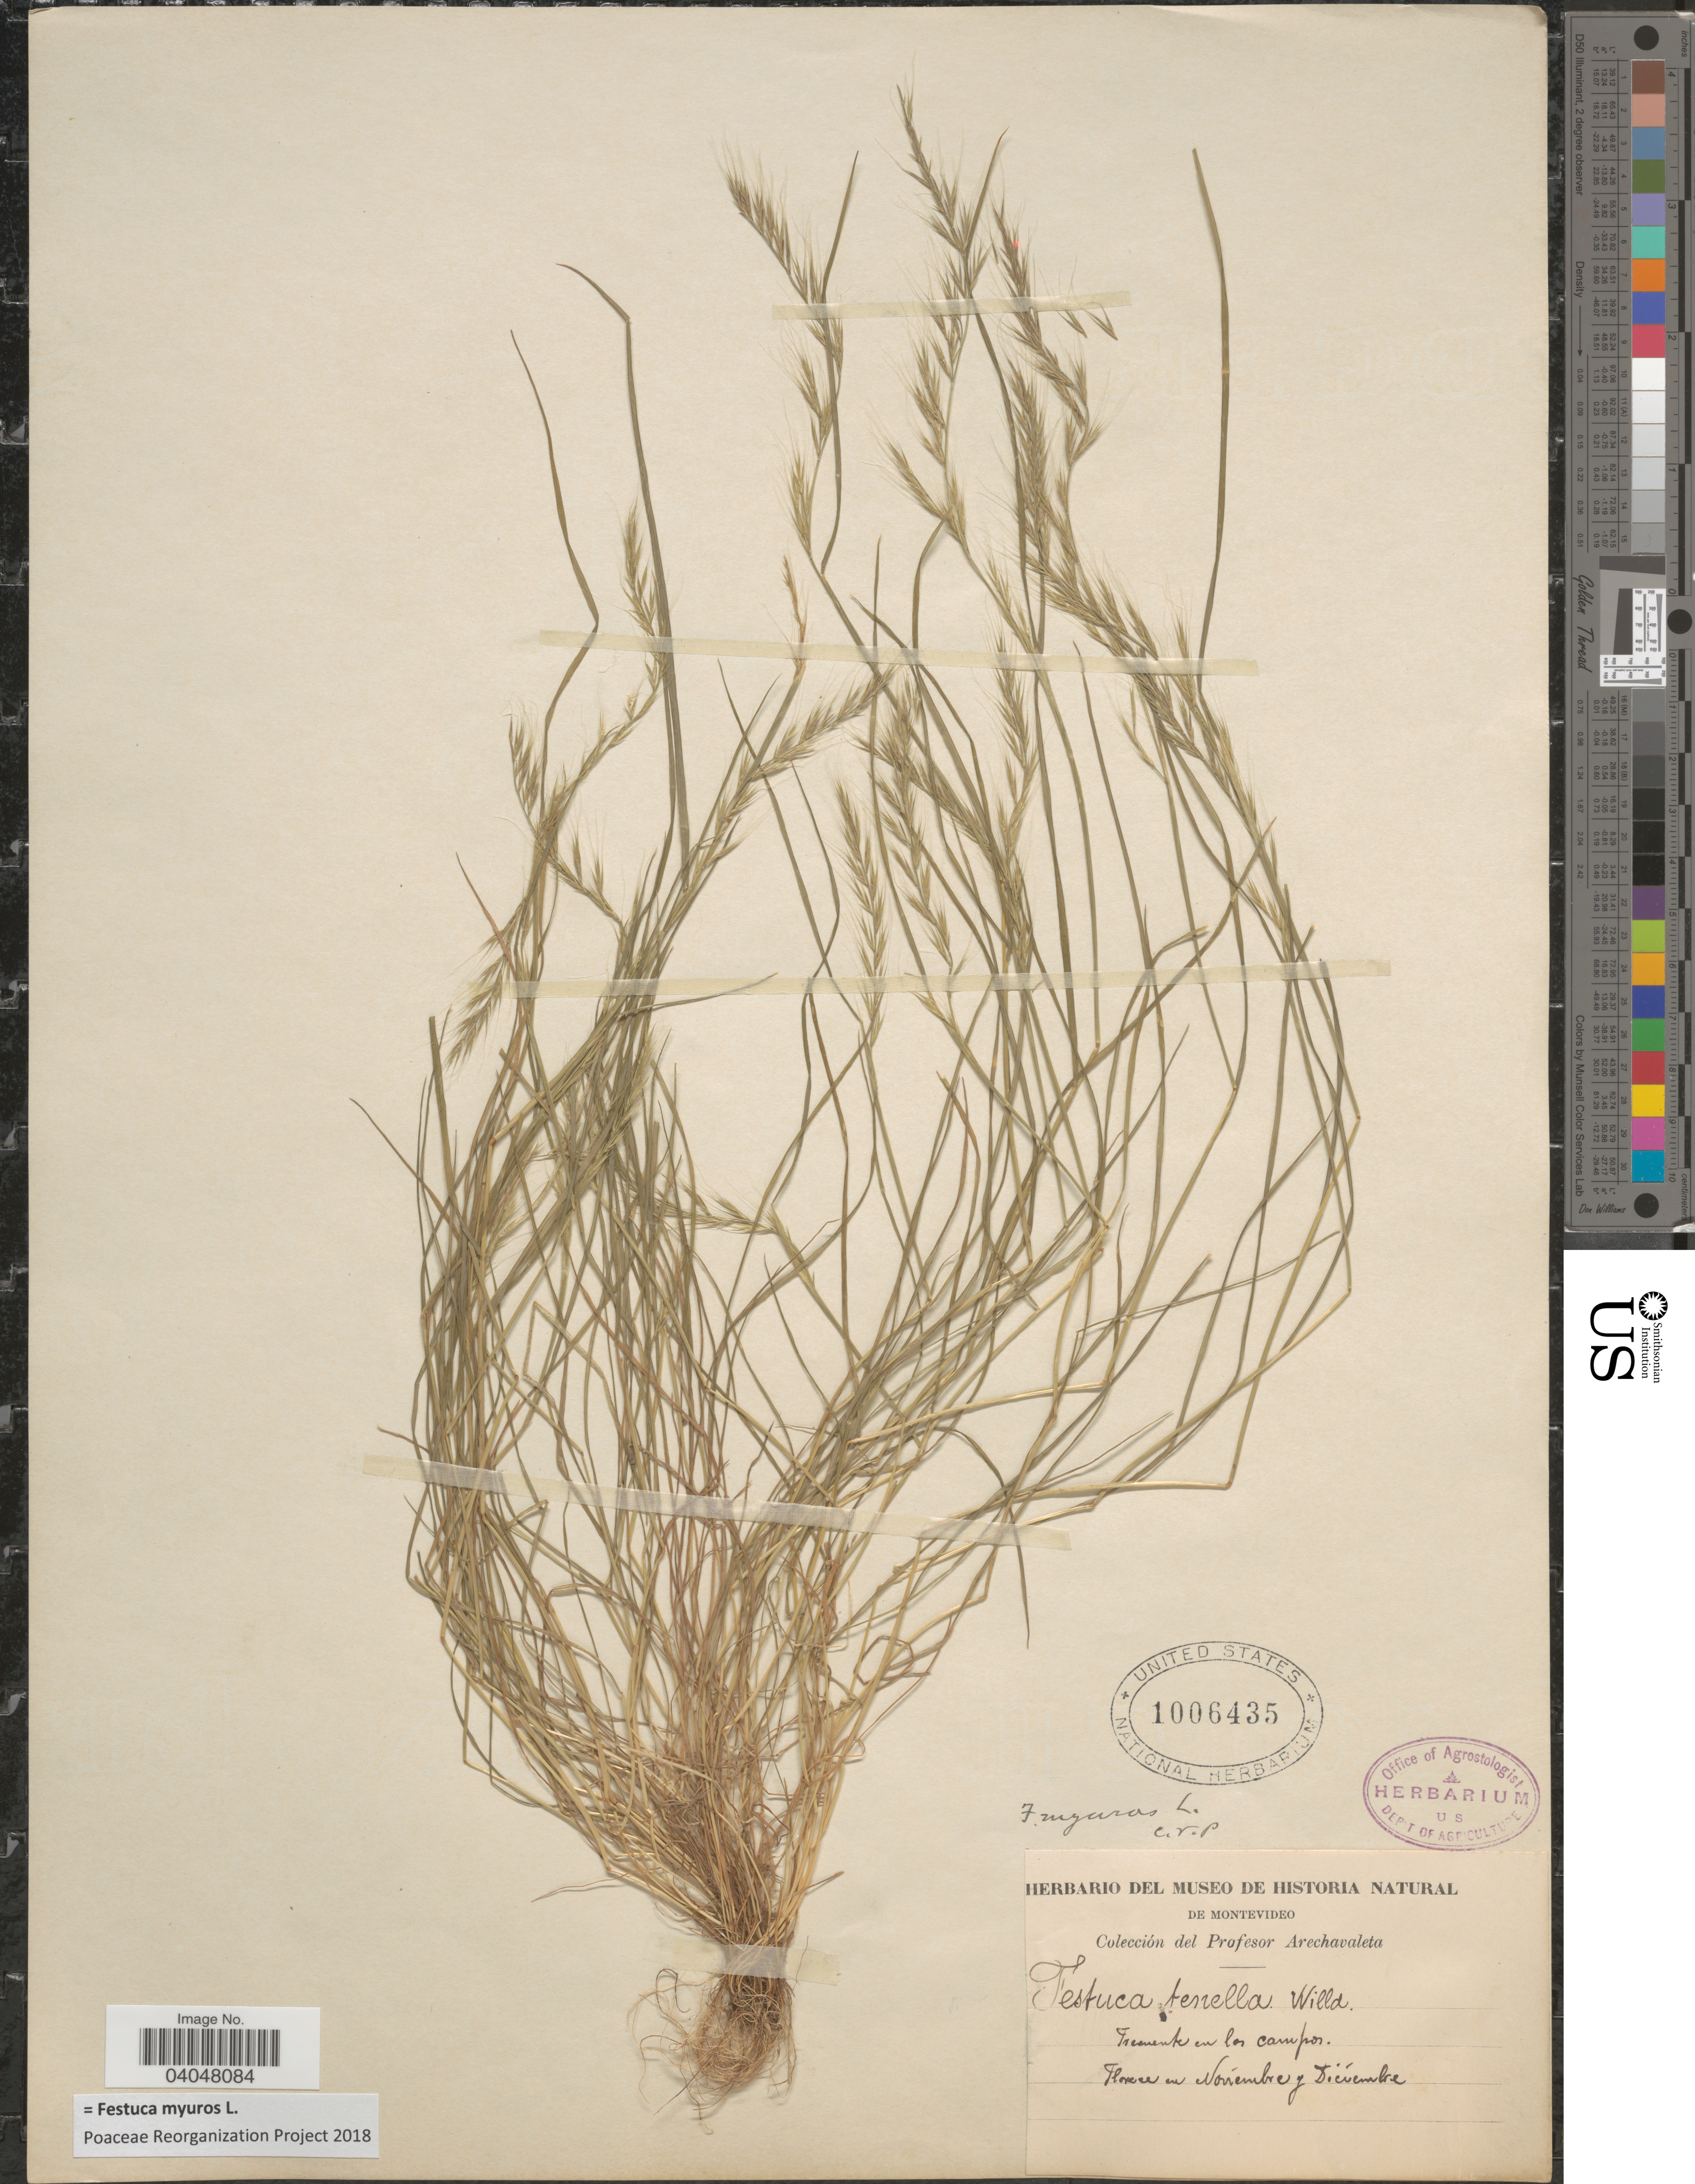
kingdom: Plantae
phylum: Tracheophyta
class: Liliopsida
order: Poales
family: Poaceae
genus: Festuca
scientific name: Festuca myuros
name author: L.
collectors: Arechavaleta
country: Uruguay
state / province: Montevideo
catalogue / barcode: US 1006435